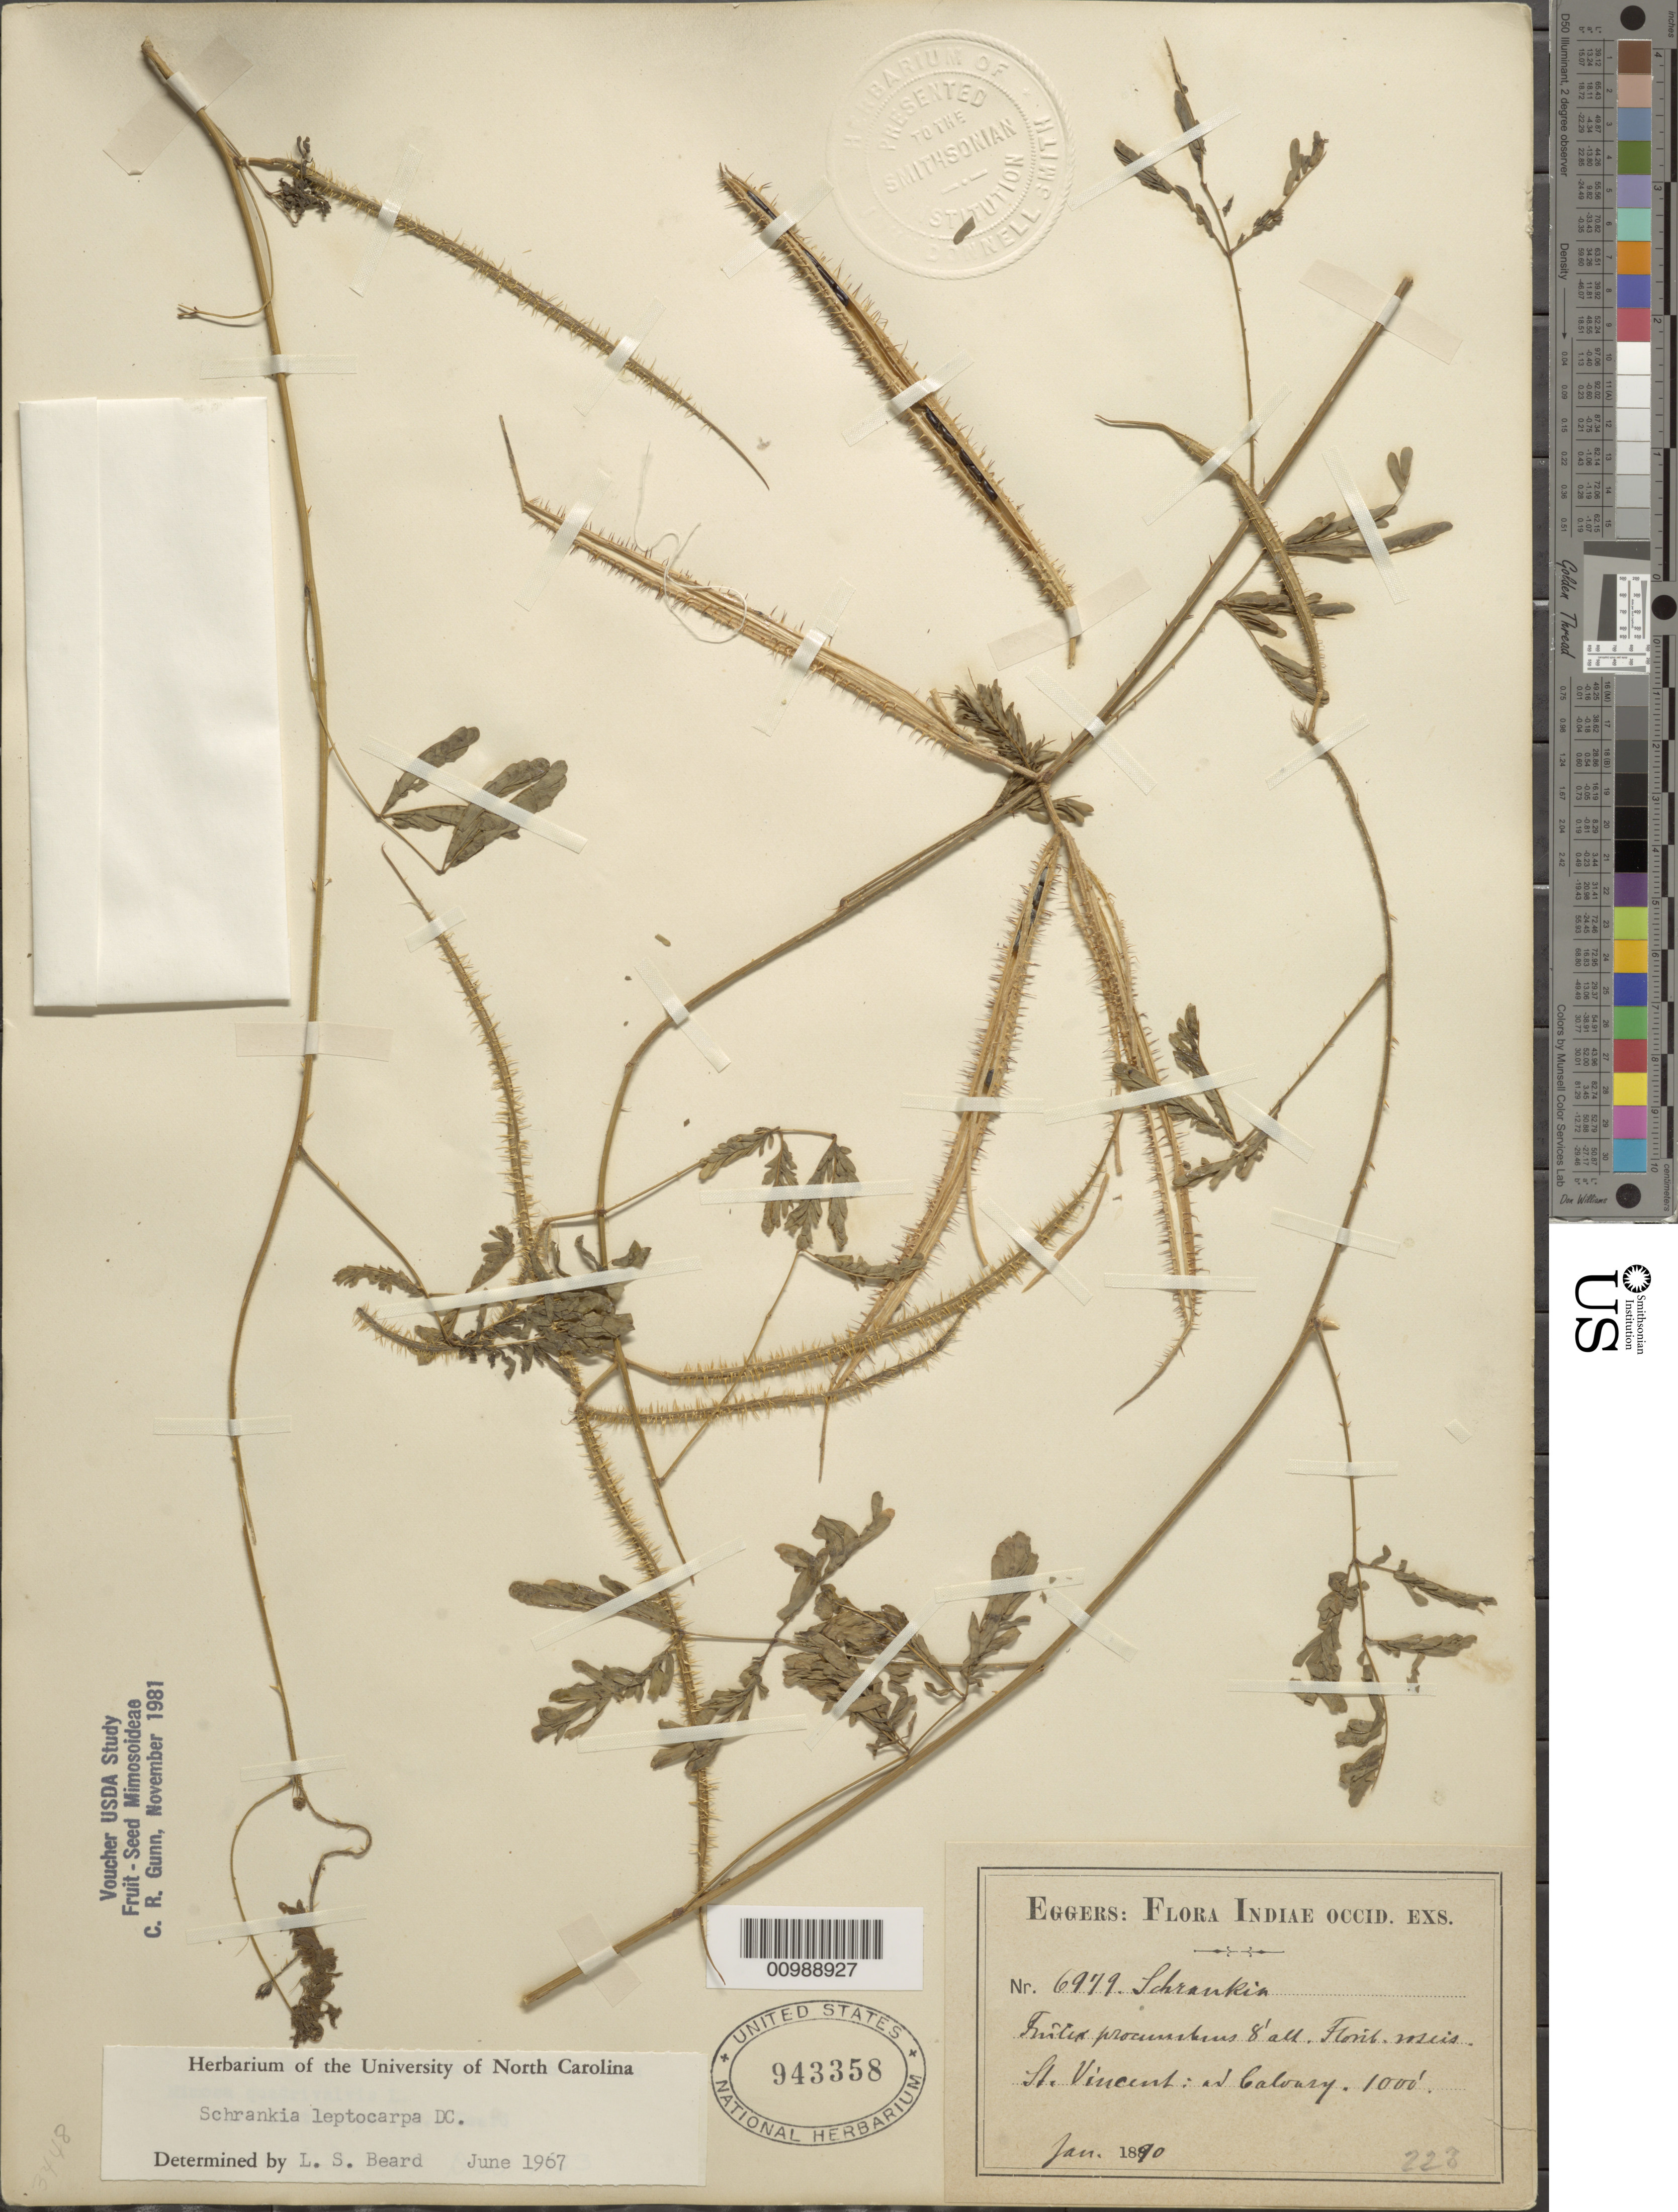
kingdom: Plantae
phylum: Tracheophyta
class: Magnoliopsida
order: Fabales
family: Fabaceae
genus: Mimosa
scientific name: Mimosa candollei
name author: R. Grether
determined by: Strong, Mark T., (BOT), Smithsonian Institution - National Museum of Natural History (UNITED STATES)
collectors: H. F. A. von Eggers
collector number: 6979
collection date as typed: Jan 1890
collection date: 1890-01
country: St. Vincent - Grenadines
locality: ad Calvary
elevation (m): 305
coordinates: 0 N, 0 E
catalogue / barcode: US 943358